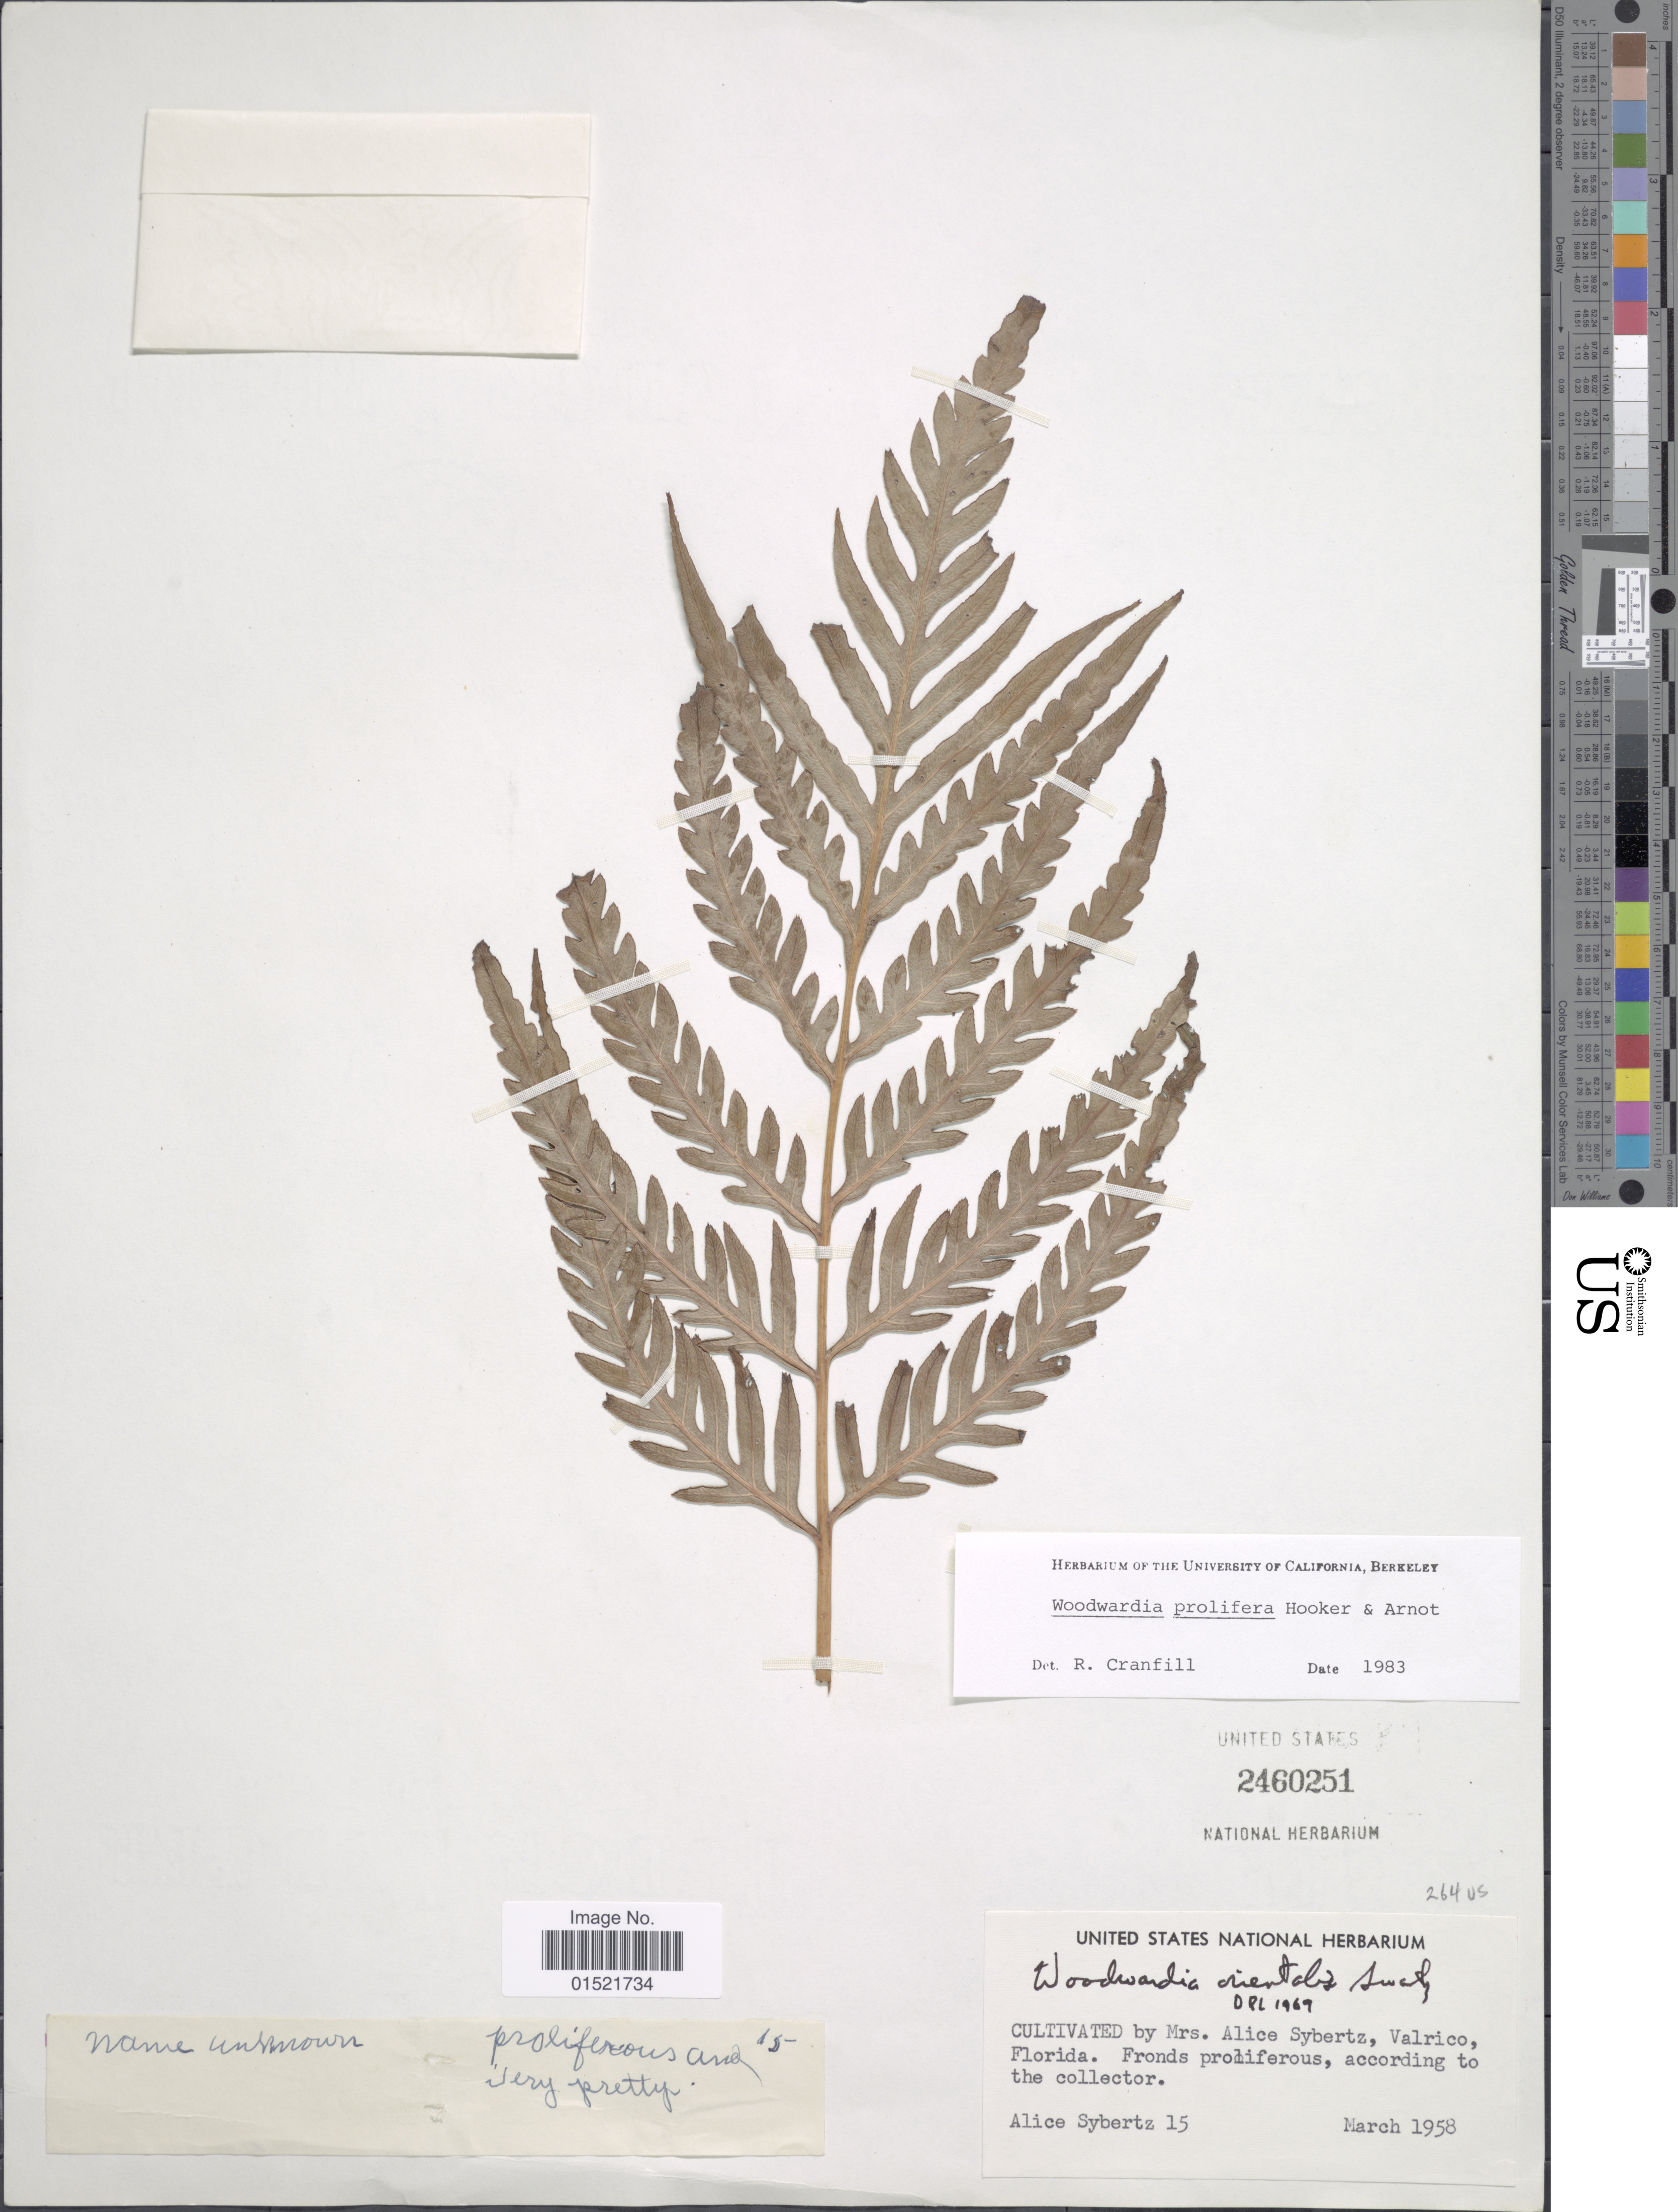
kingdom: Plantae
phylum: Tracheophyta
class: Polypodiopsida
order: Polypodiales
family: Blechnaceae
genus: Woodwardia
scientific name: Woodwardia prolifera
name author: Hook. & Arn.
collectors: A. Sybertz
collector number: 15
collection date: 1958-03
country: United States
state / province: Florida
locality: Valrico, Florida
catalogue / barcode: US 2460251